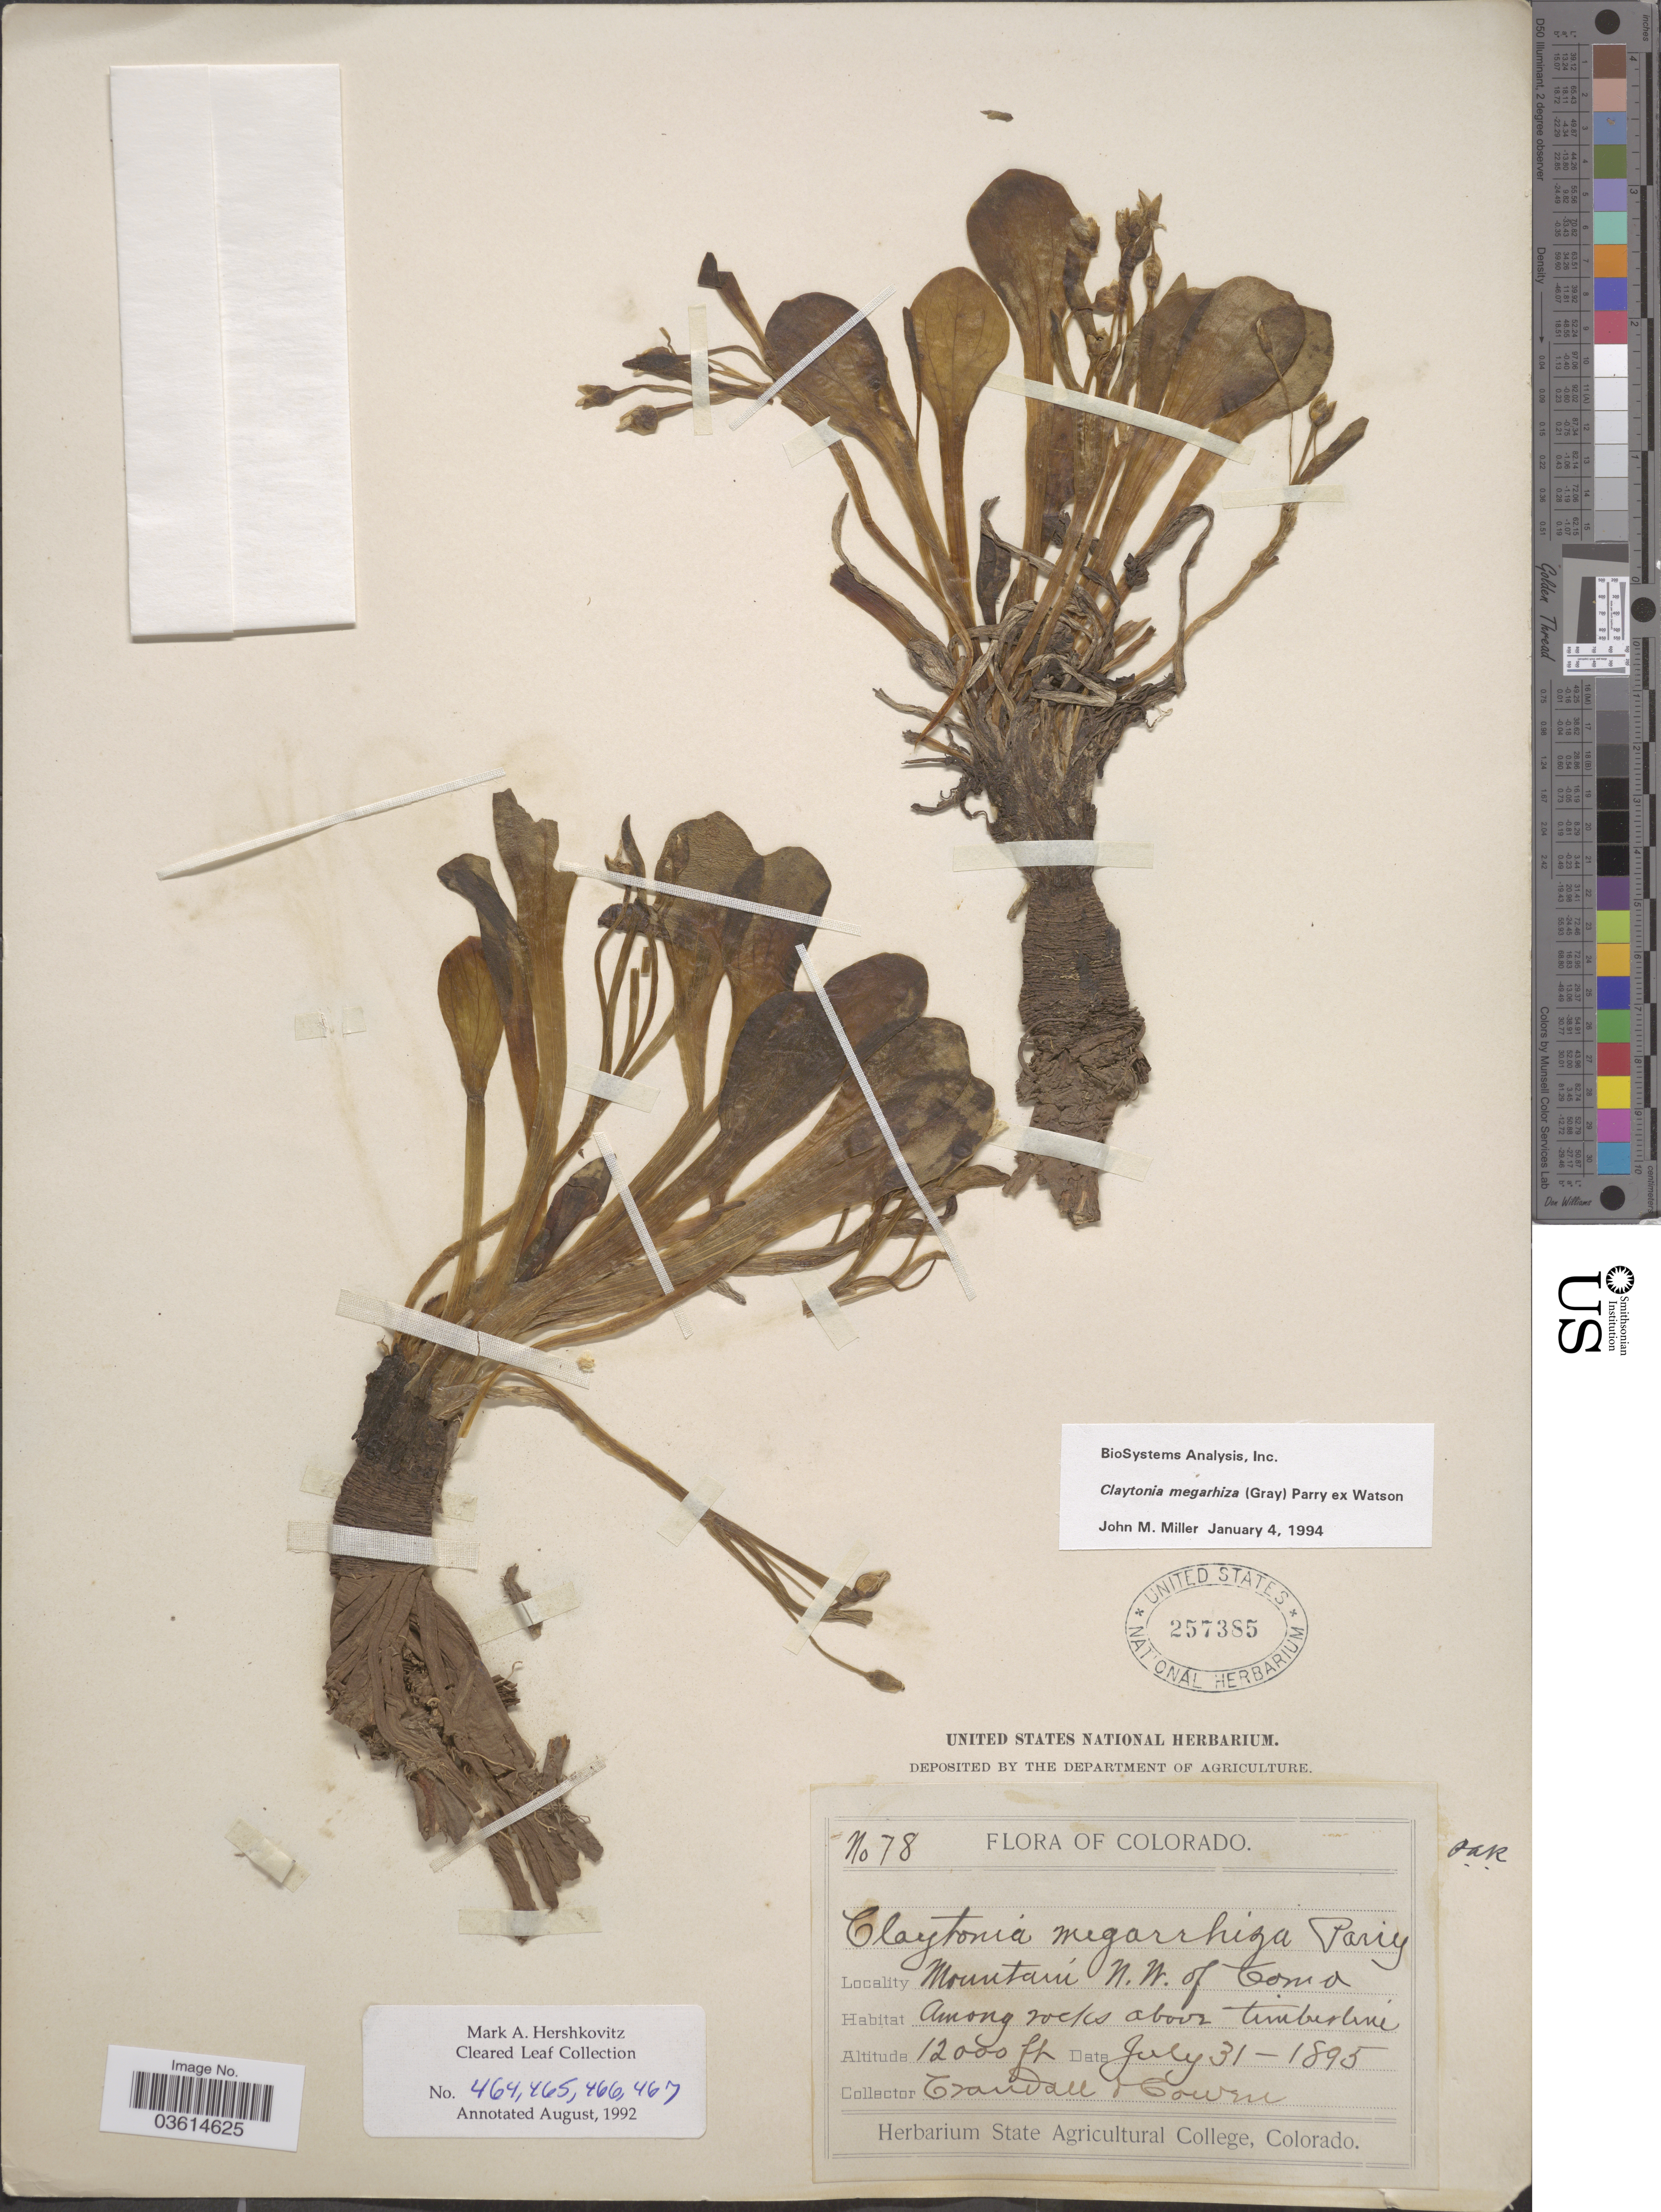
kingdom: Plantae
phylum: Tracheophyta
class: Magnoliopsida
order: Caryophyllales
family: Montiaceae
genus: Claytonia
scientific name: Claytonia megarhiza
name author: (A. Gray) Parry ex S. Watson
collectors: -. Crandall & -. Cowen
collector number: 78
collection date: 1895-07-31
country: United States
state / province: Colorado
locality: Mountain N. W. of Como. Among rocks above timberline.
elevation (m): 3658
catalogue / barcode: US 257385